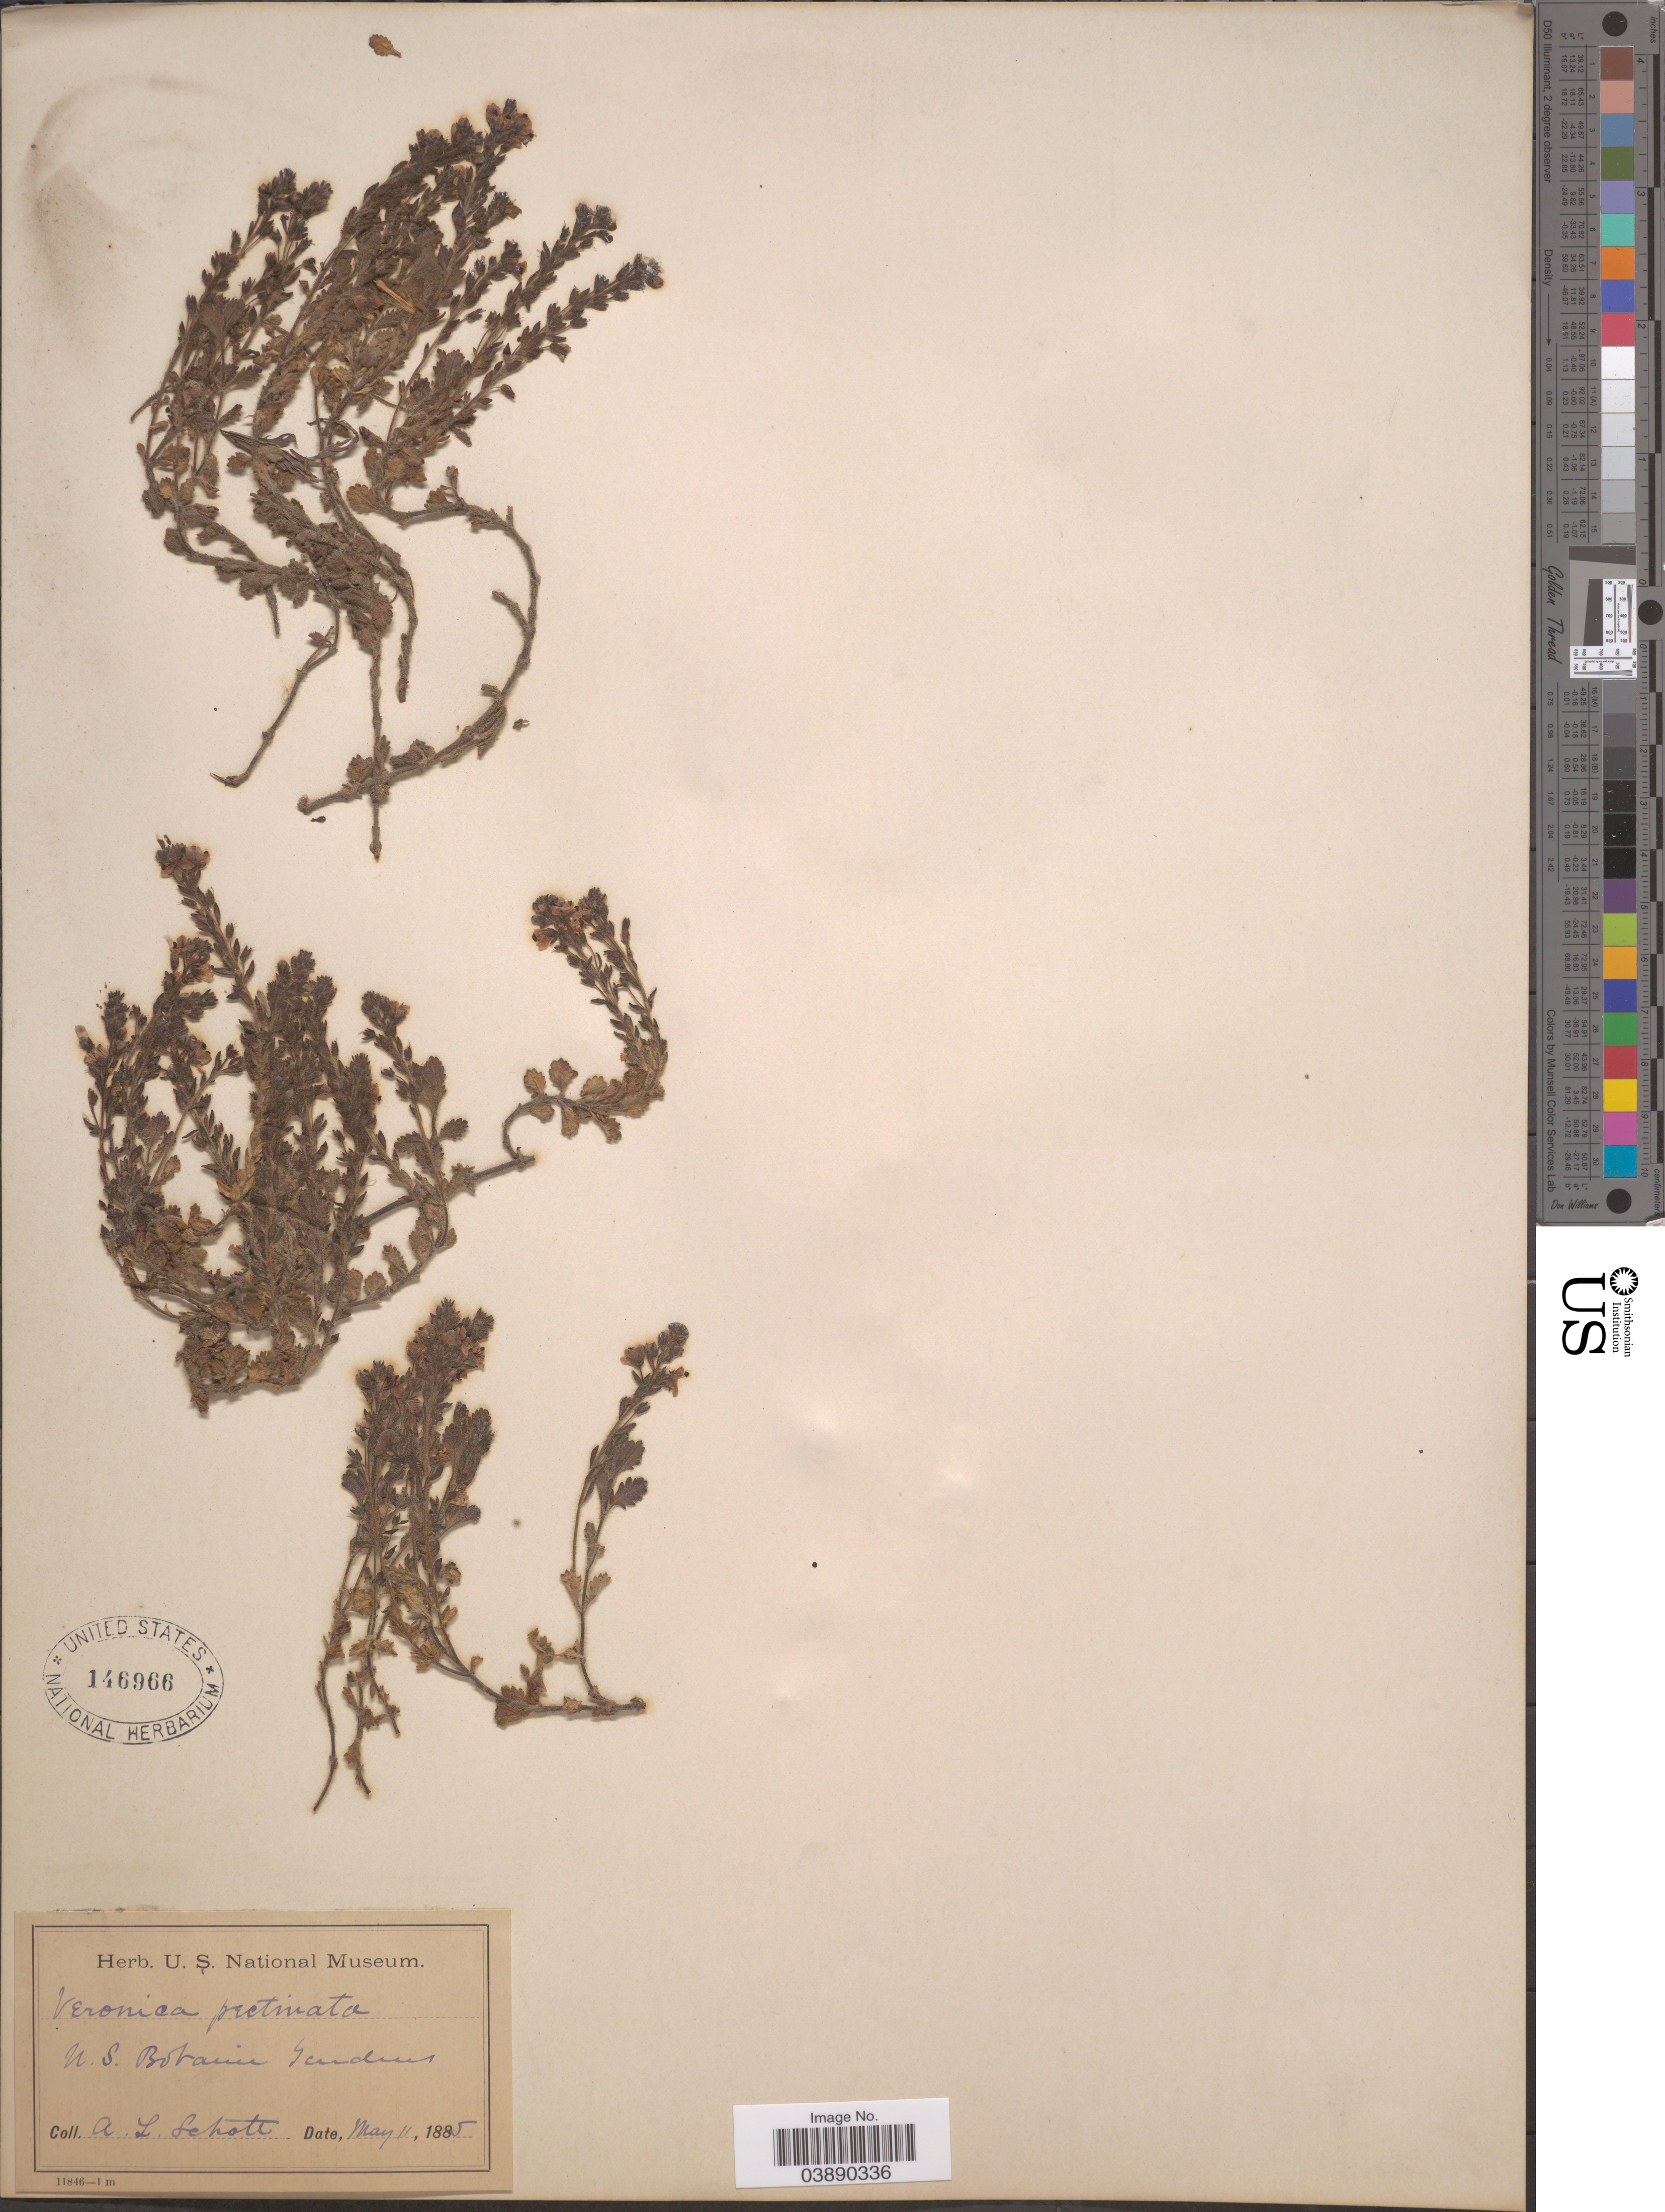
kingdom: Plantae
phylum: Tracheophyta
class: Magnoliopsida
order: Lamiales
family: Plantaginaceae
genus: Veronica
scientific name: Veronica pectinata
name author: L.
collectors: A. L. Schott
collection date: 1885-05-11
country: United States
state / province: District of Columbia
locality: U.S. Botanic Gardens.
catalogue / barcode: US 146966